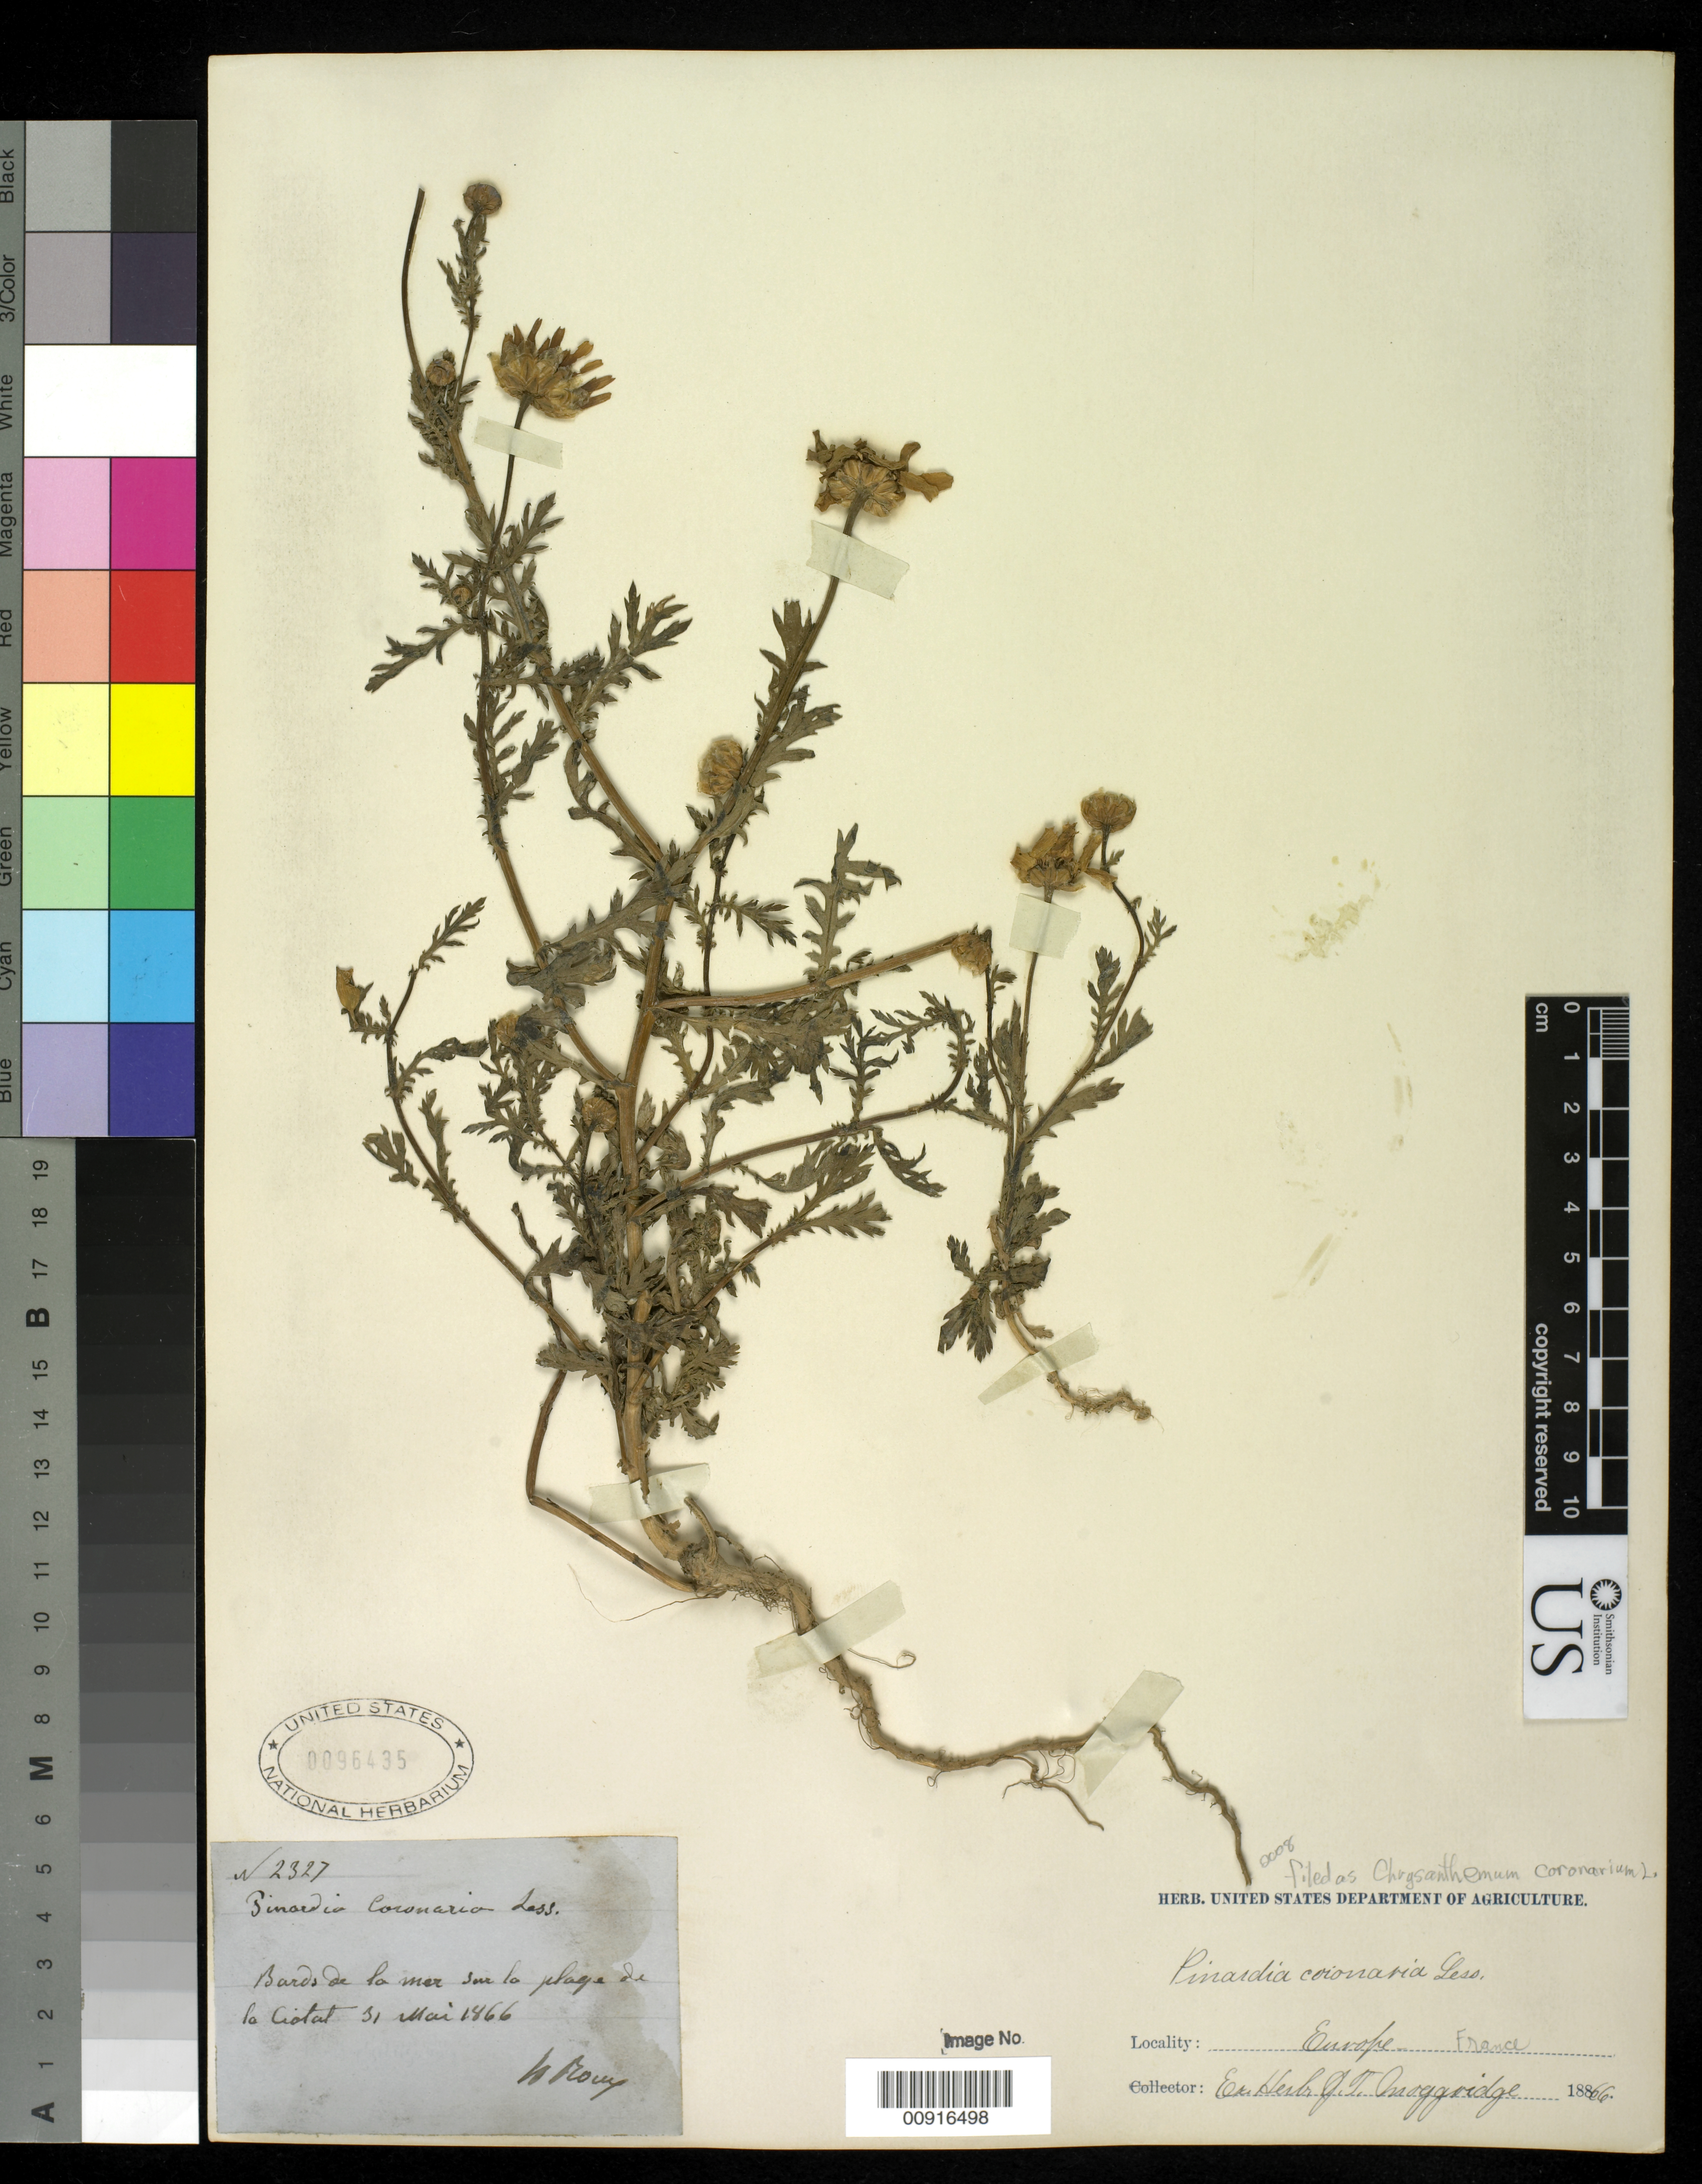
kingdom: Plantae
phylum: Tracheophyta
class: Magnoliopsida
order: Asterales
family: Asteraceae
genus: Chrysanthemum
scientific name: Chrysanthemum coronarium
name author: L.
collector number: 2327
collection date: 1866-03-31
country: France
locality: Bards de la mar sur la plage de la Ciotat.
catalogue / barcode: US 963435